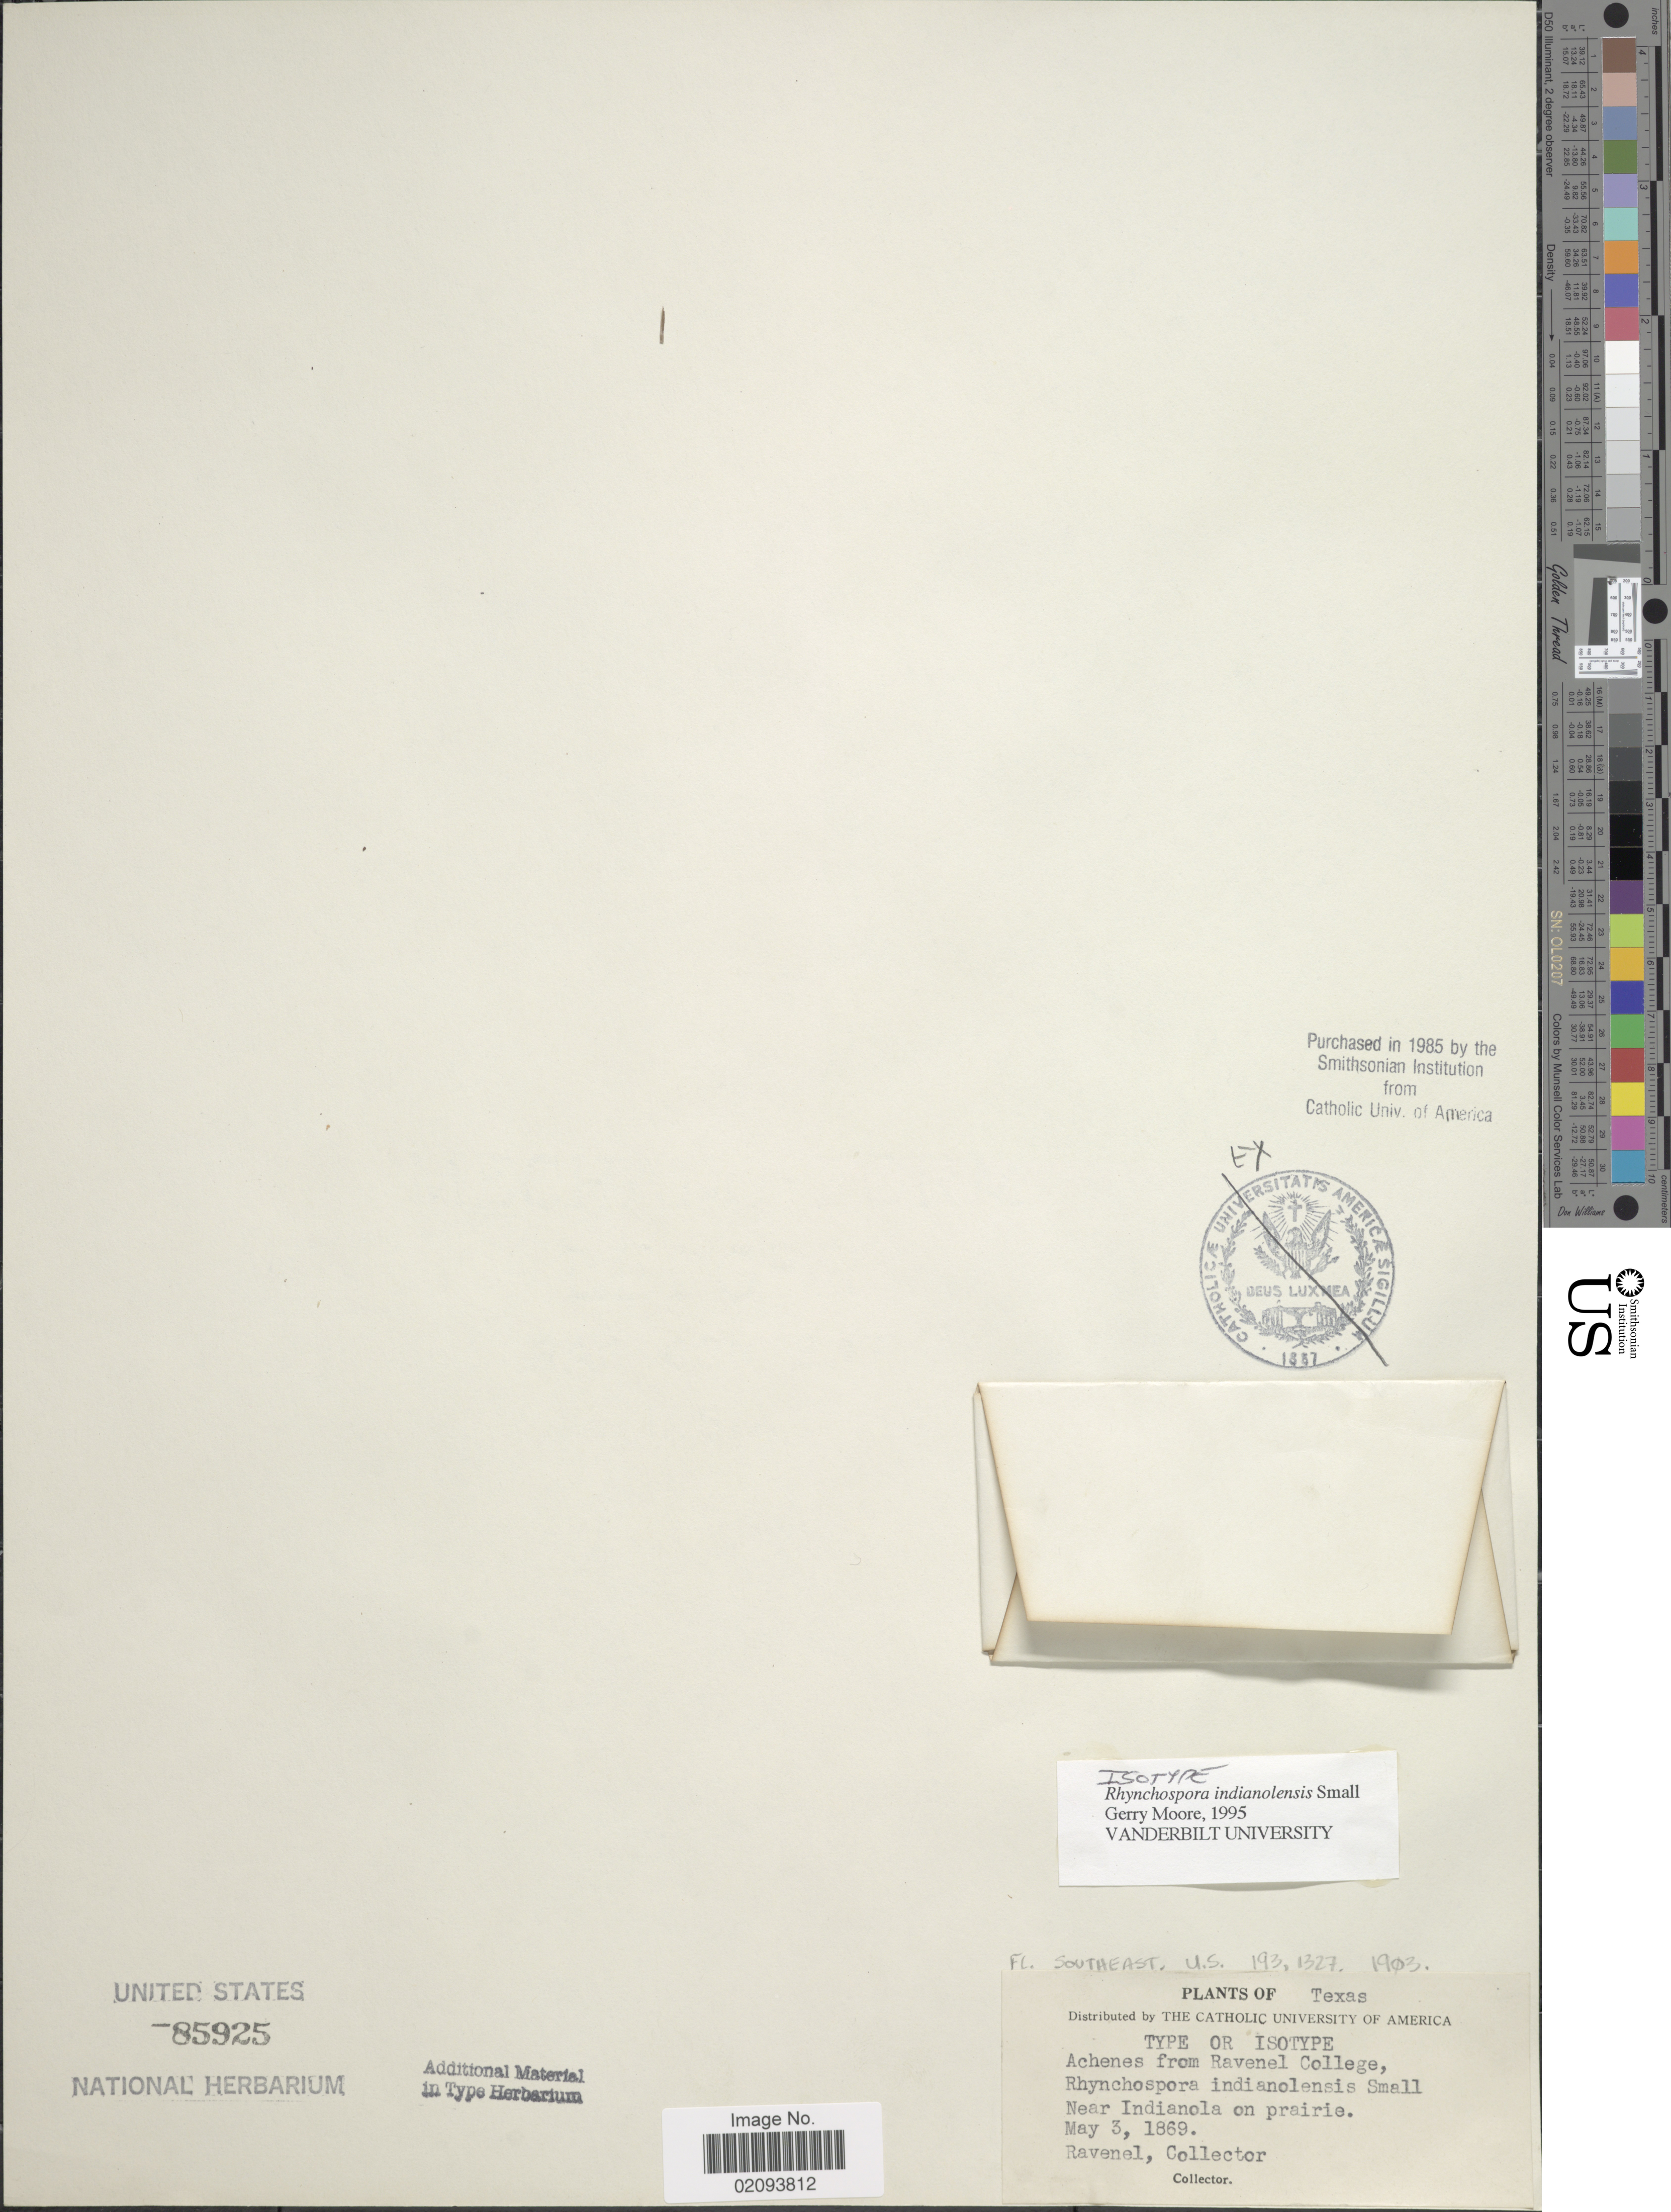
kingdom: Plantae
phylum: Tracheophyta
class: Liliopsida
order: Poales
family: Cyperaceae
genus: Rhynchospora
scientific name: Rhynchospora indianolensis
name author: Small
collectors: -. Ravenel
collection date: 1869-05-03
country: United States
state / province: Texas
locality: Near Indianola on prairie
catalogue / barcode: US 85925